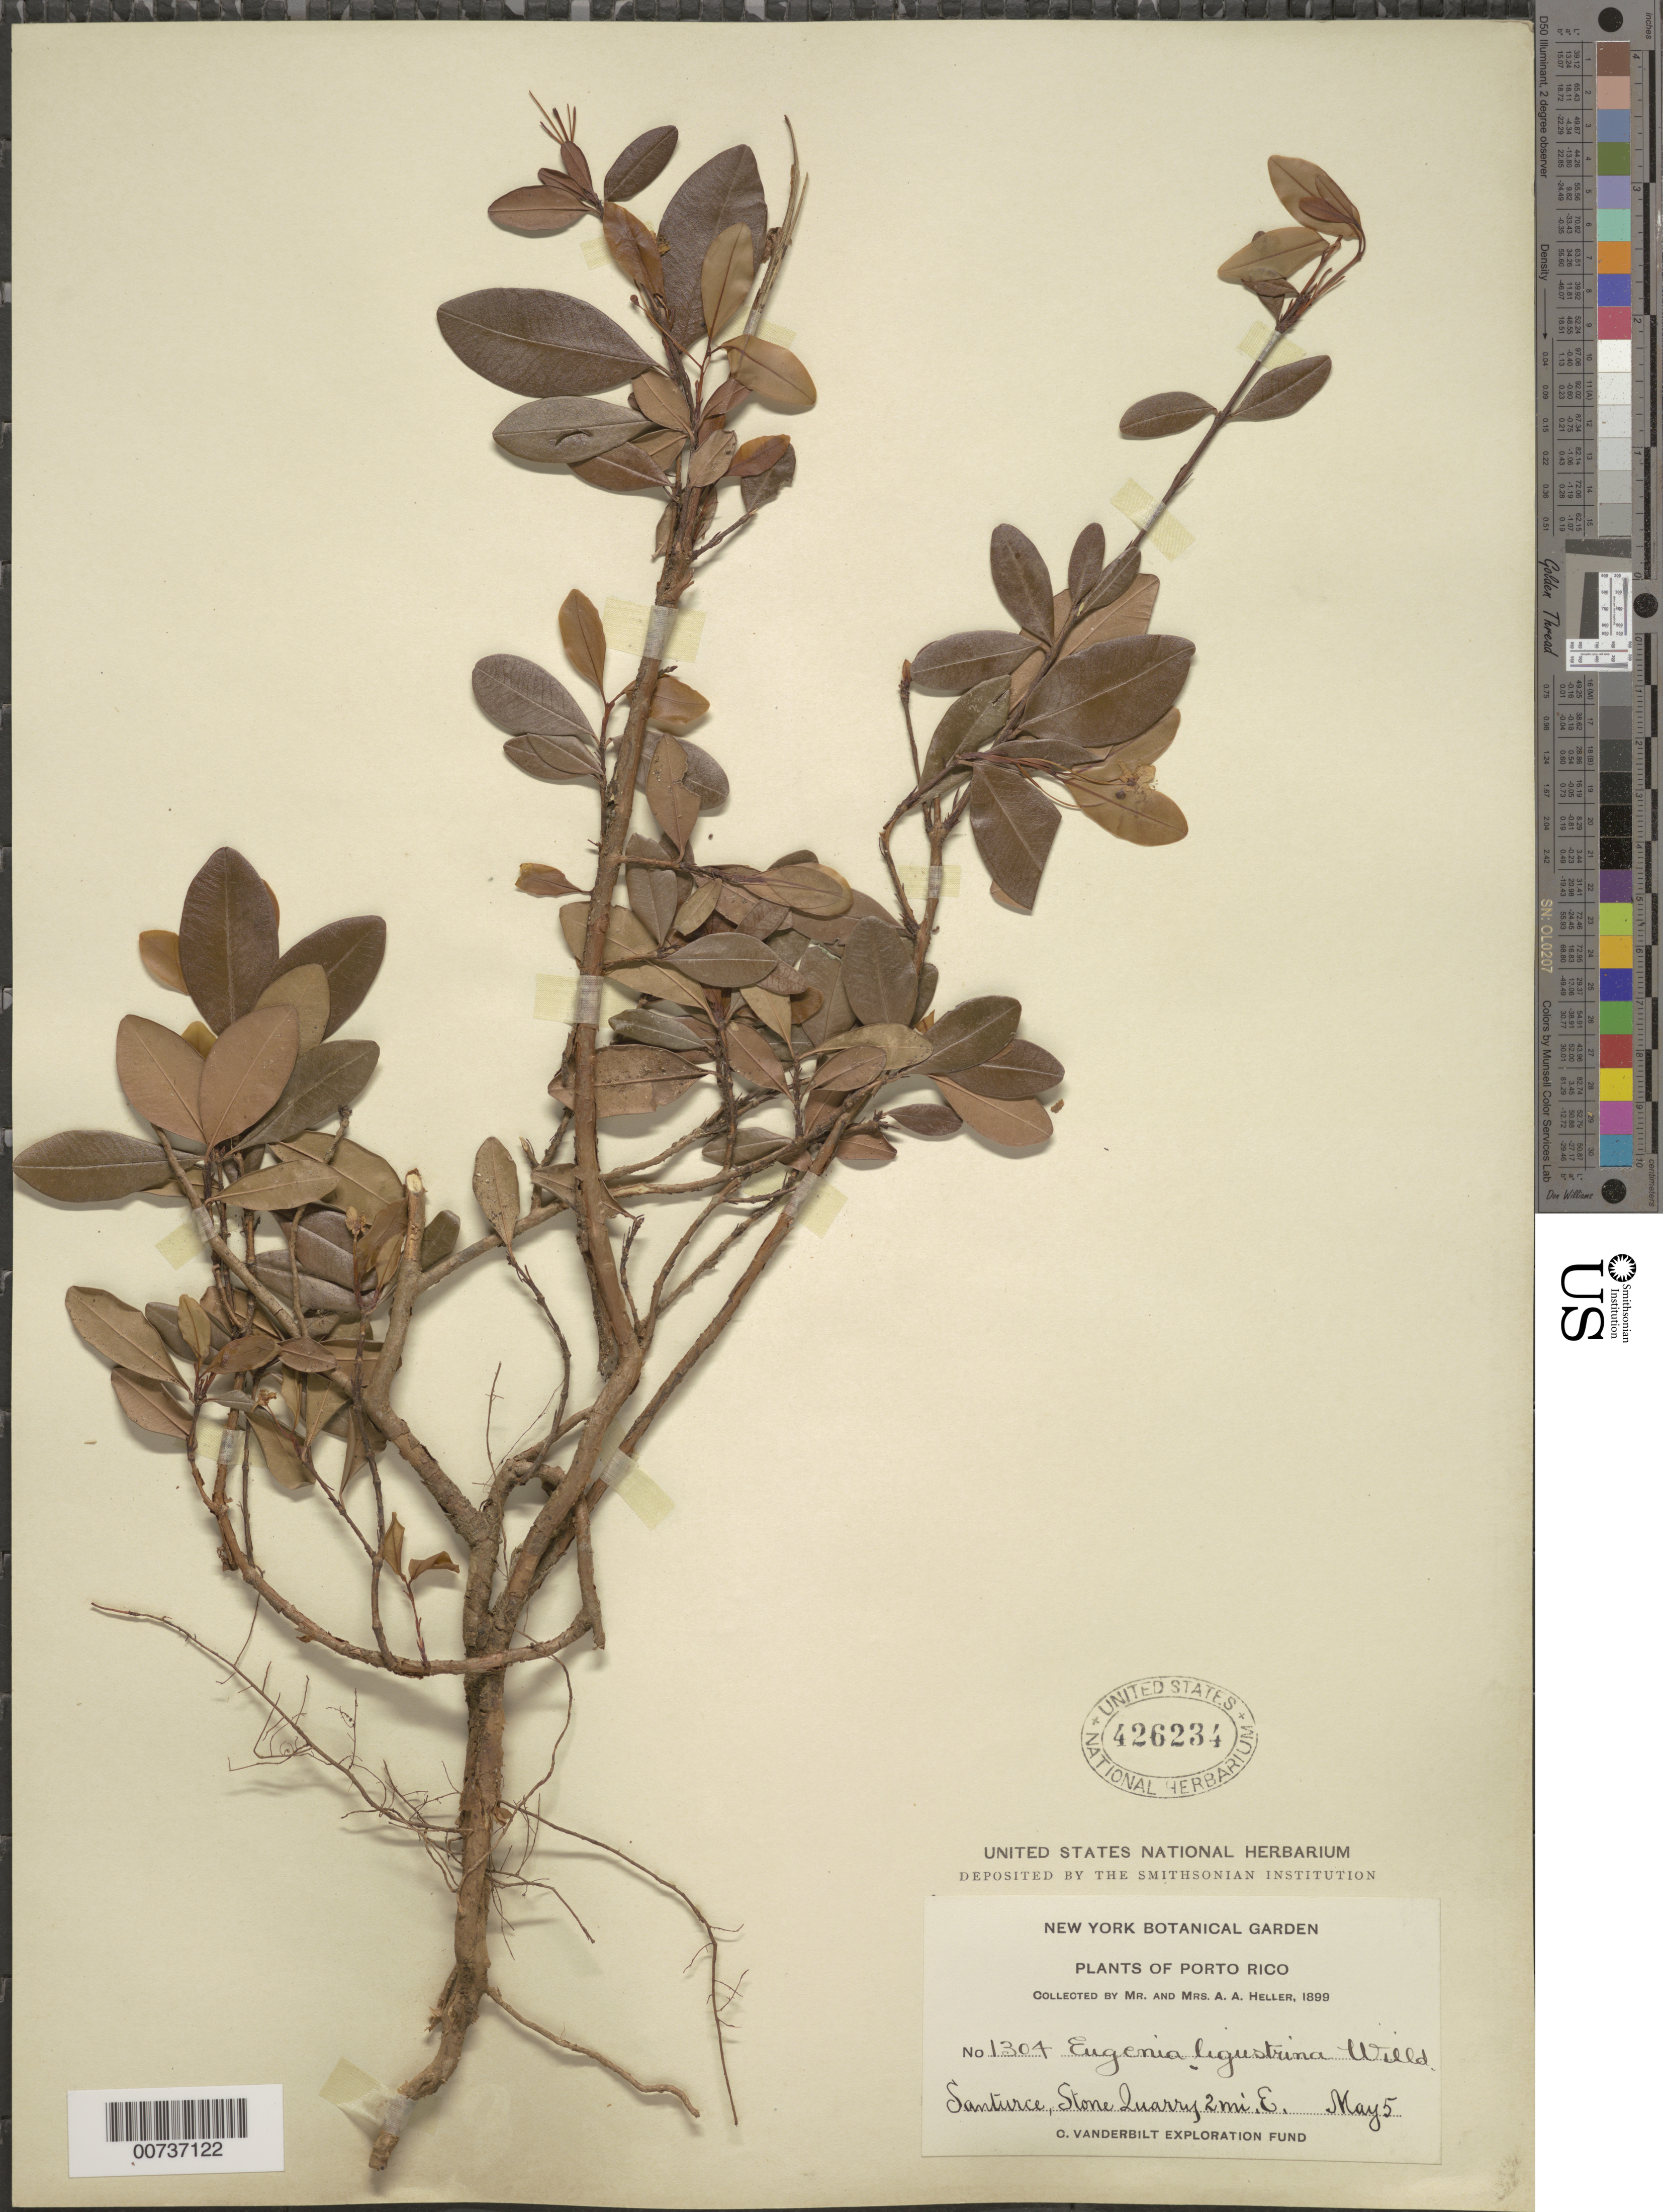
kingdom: Plantae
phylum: Tracheophyta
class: Magnoliopsida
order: Myrtales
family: Myrtaceae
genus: Eugenia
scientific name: Eugenia ligustrina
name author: (Sw.) Willd.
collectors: A. A. Heller & E. G. Heller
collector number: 1304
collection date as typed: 05 May 1899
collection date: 1899-05-05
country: Puerto Rico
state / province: San Juan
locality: Santurce, Stone quarry 2 miles East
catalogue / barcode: US 426234